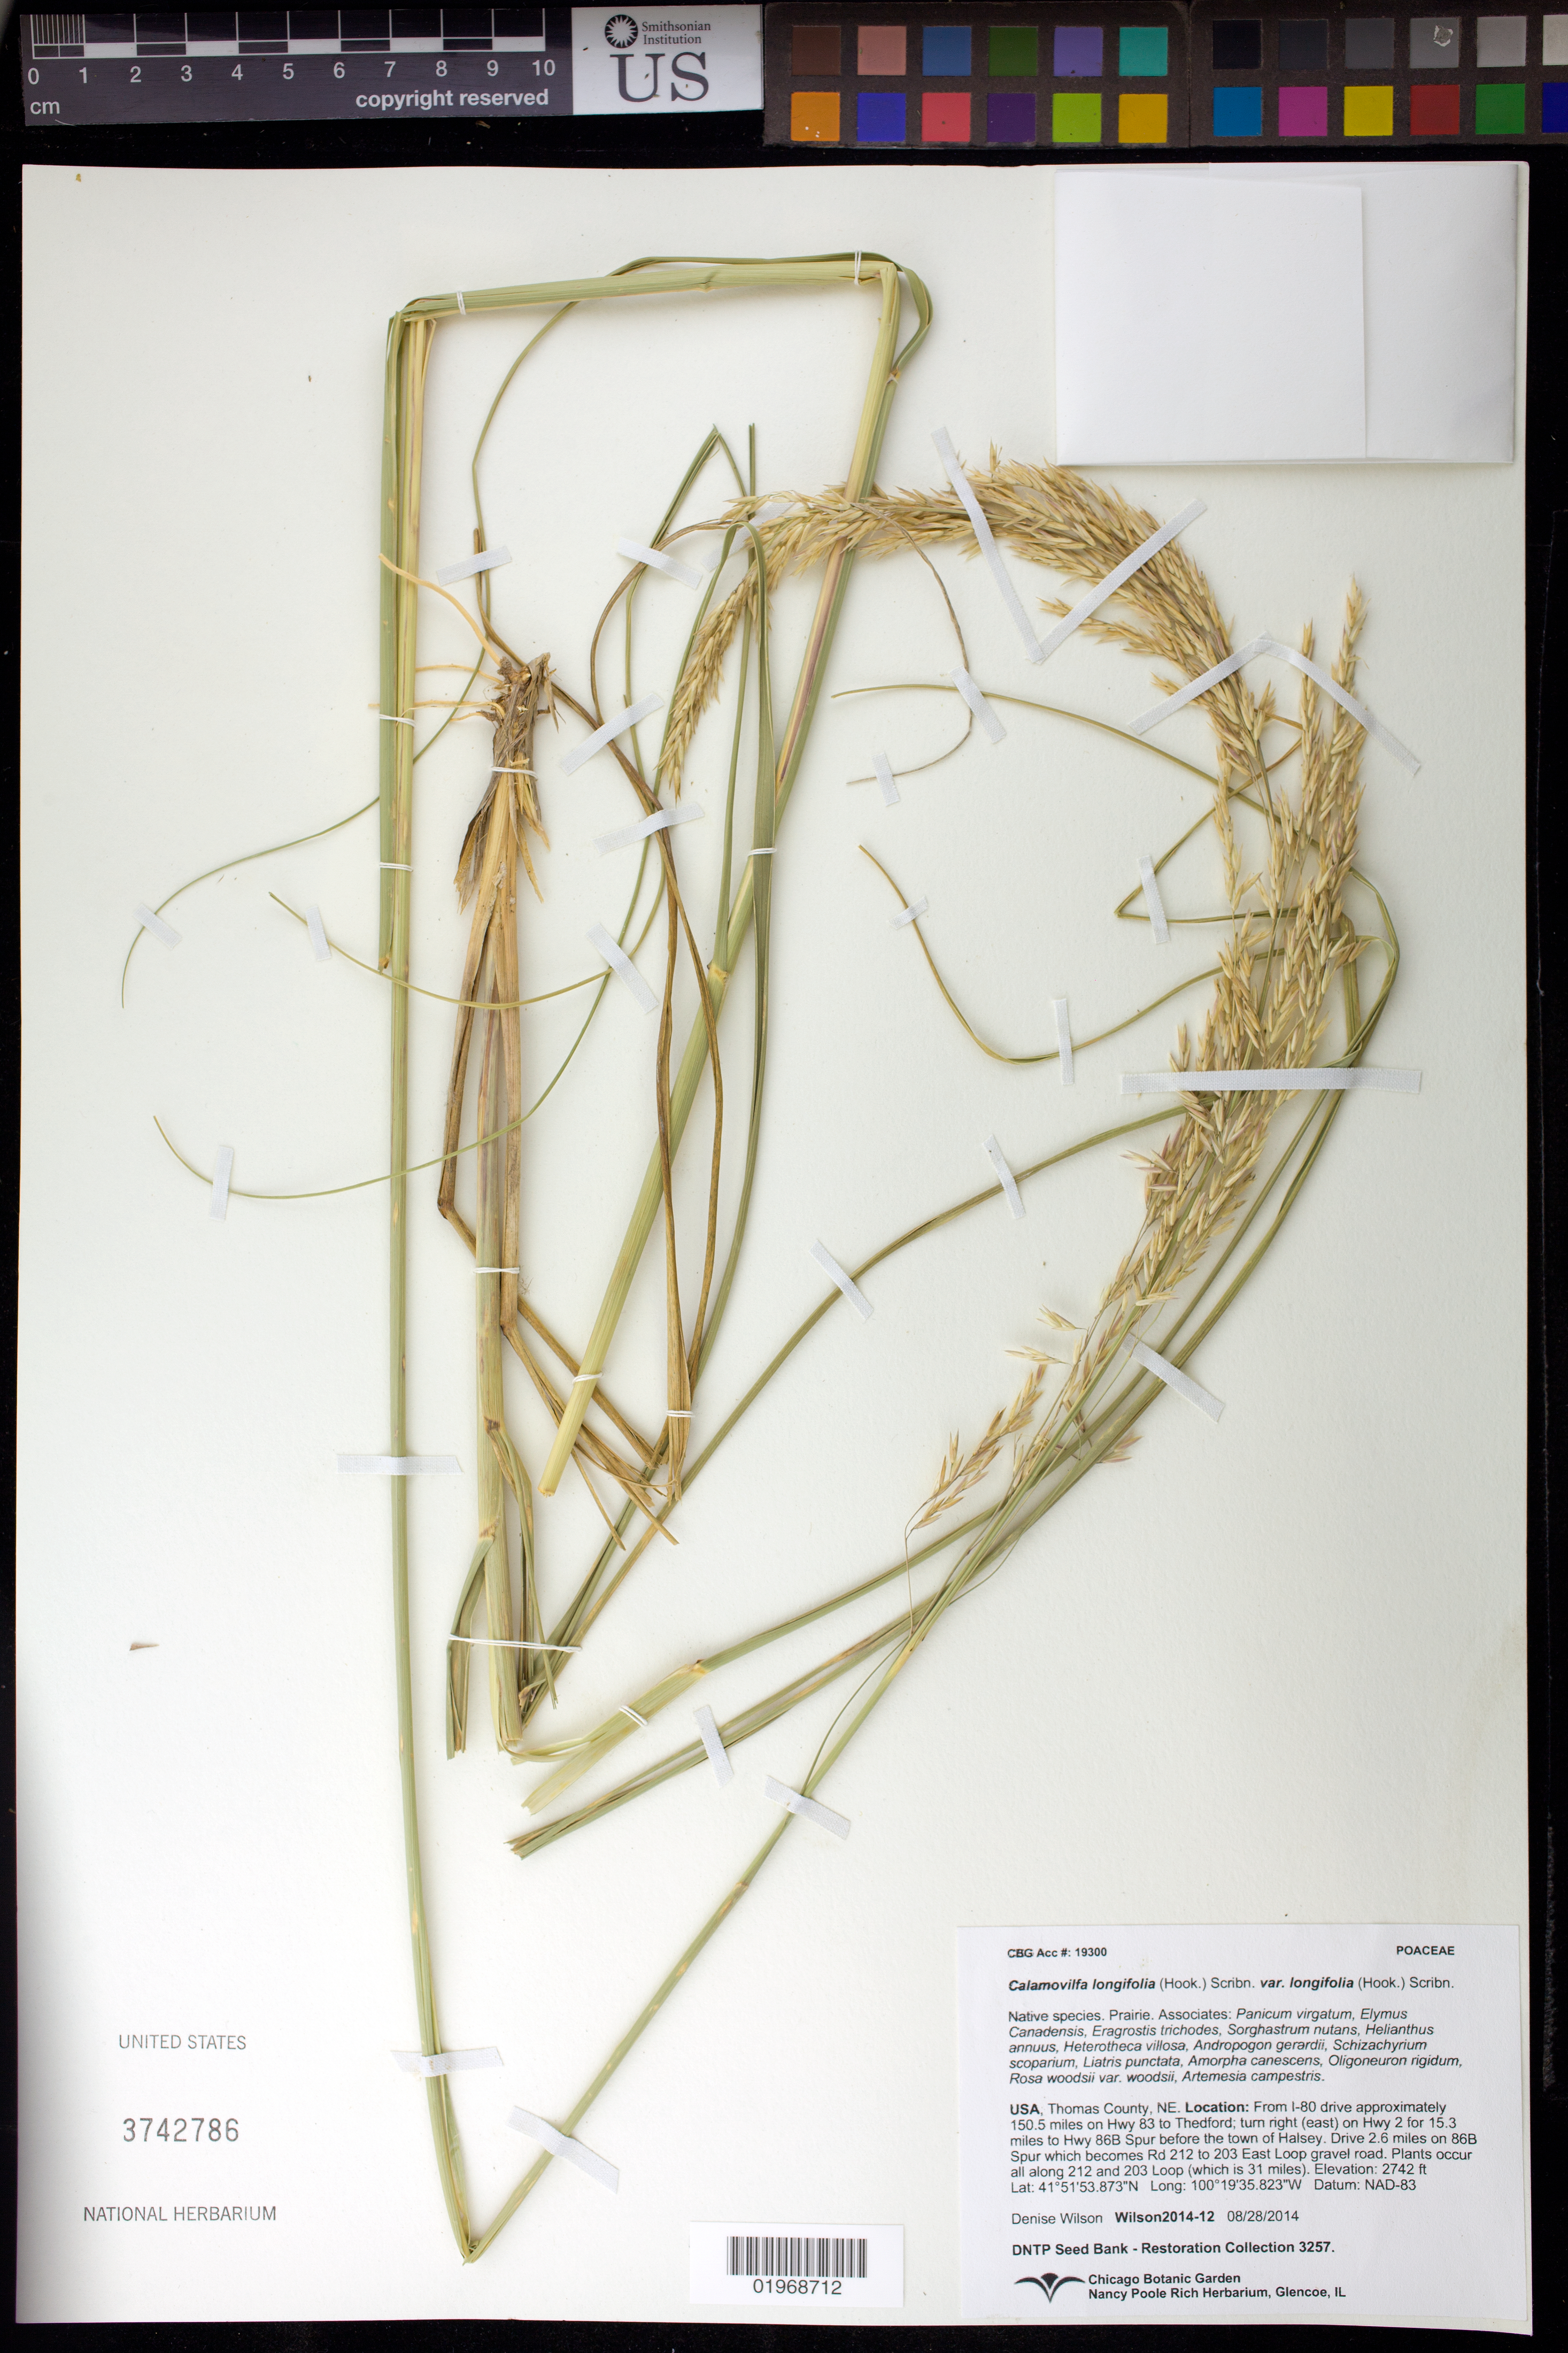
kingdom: Plantae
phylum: Tracheophyta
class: Liliopsida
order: Poales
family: Poaceae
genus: Calamovilfa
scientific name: Calamovilfa longifolia var. longifolia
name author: Scribn. & Southw.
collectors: D. Wilson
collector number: Wilson2014-12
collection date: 2014-08-28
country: United States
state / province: Nebraska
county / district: Thomas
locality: Along 212 Rd and 203 Loop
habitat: Prairie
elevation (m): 836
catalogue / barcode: US 3742786